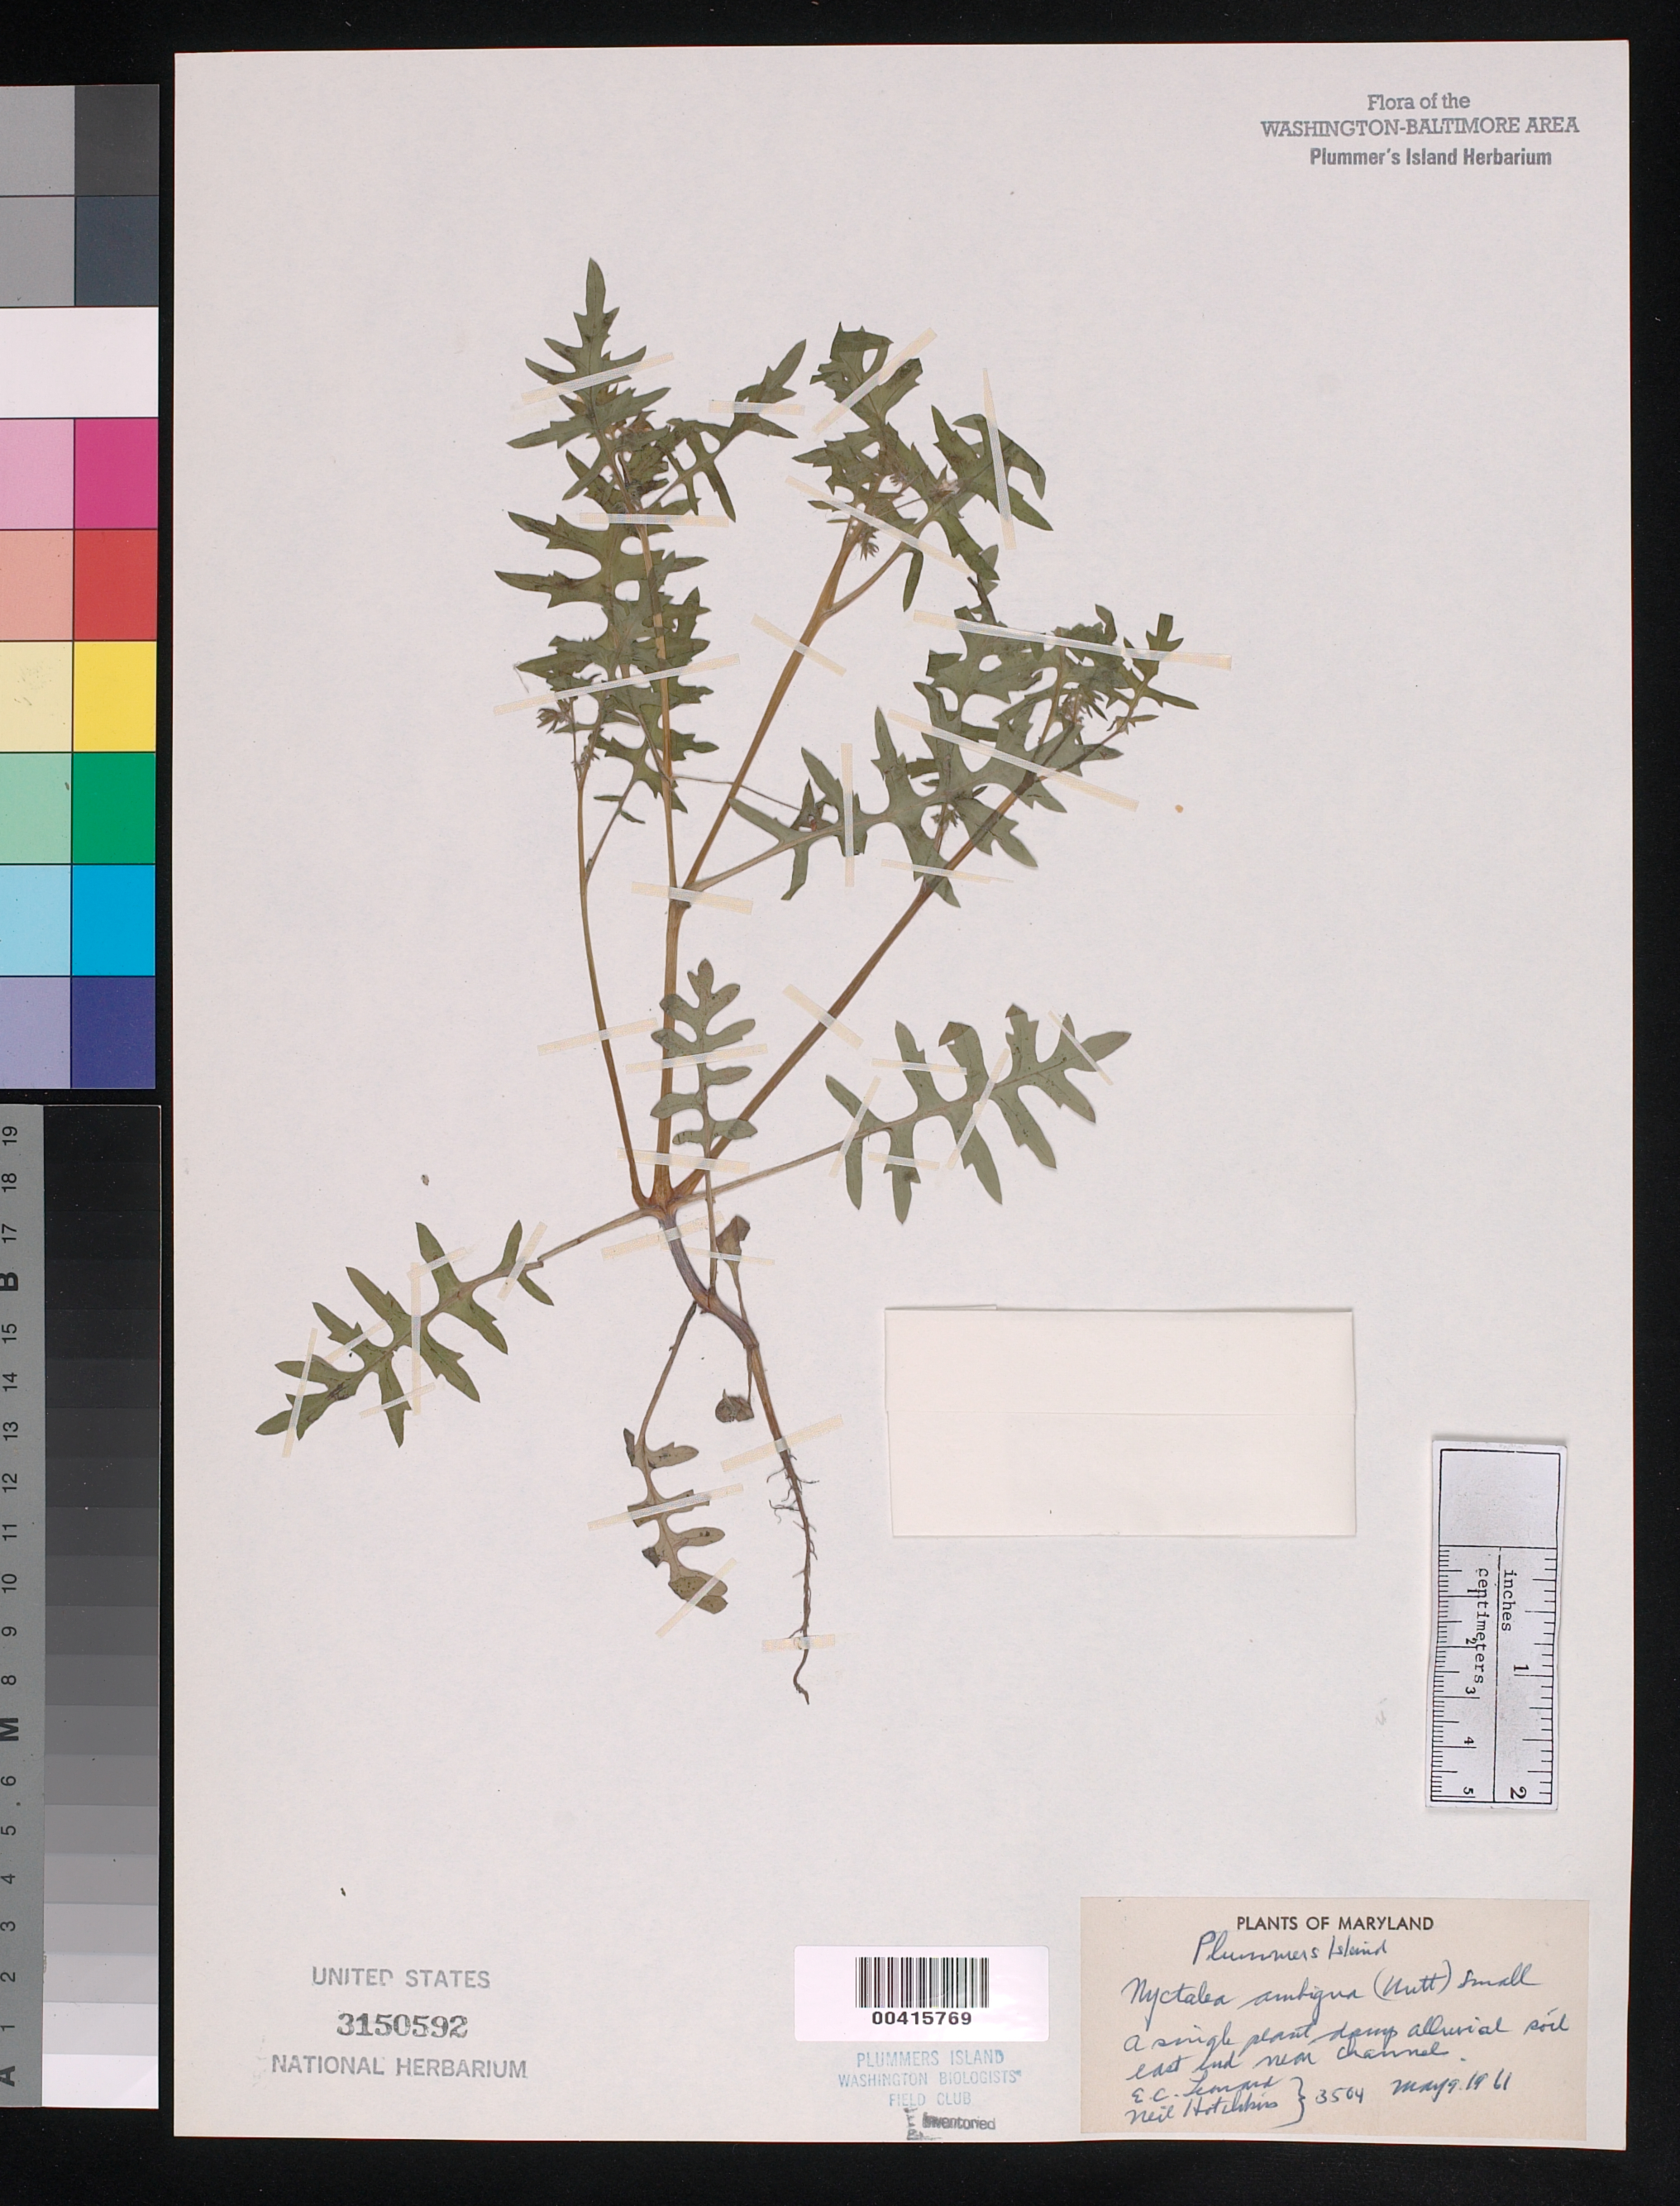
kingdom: Plantae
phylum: Tracheophyta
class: Magnoliopsida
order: Boraginales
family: Hydrophyllaceae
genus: Ellisia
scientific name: Ellisia nyctelea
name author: L.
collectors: E. C. Leonard & N. Hotchkiss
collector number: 3504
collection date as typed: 09 May 1961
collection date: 1961-05-09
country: United States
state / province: Maryland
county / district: Montgomery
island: Plummers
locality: Plummer's Island; east end near channel C. & O. Canal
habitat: Damp alluvial soil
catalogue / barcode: US 3150592